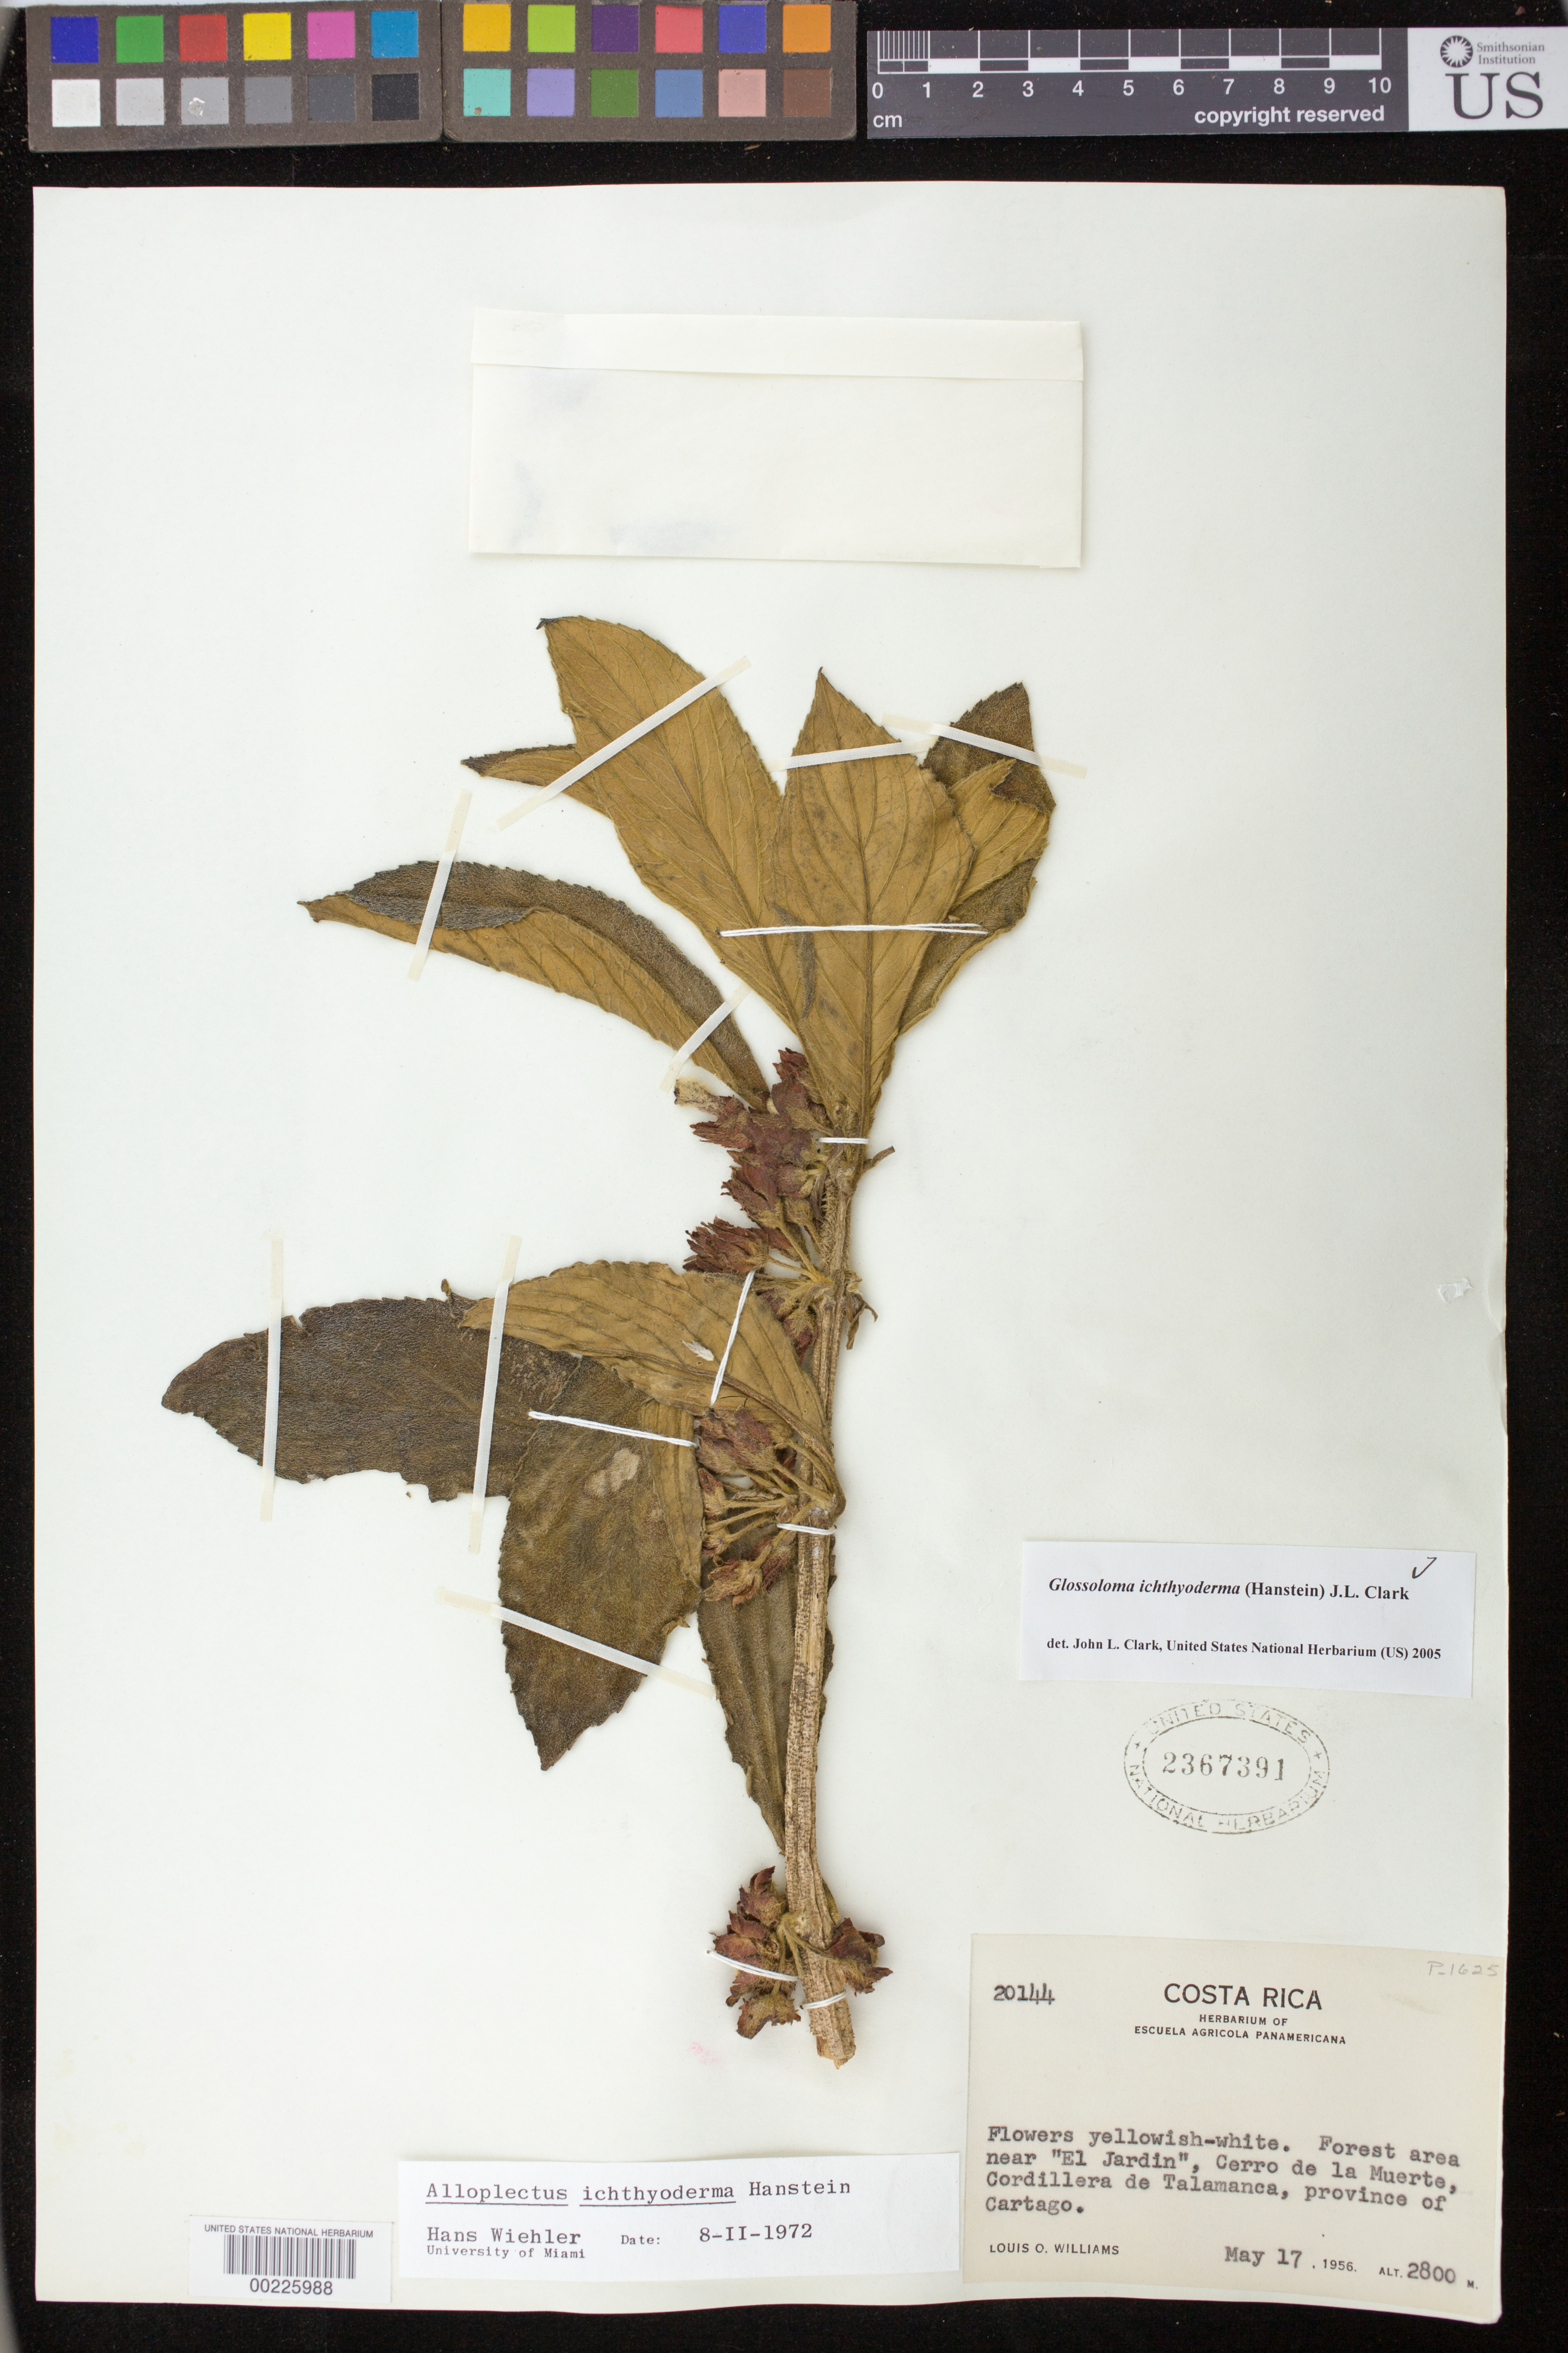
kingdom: Plantae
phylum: Tracheophyta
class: Magnoliopsida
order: Lamiales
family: Gesneriaceae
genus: Glossoloma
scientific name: Glossoloma ichthyoderma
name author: (Hanst.) J.L. Clark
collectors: L. O. Williams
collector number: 20144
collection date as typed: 17 May 1956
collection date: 1956-05-17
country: Costa Rica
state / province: Cartago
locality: Near "El Jardin", Cerro de La Muerte, Cordillera de Talamanca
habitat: Forest area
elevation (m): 2800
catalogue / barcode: US 2367391